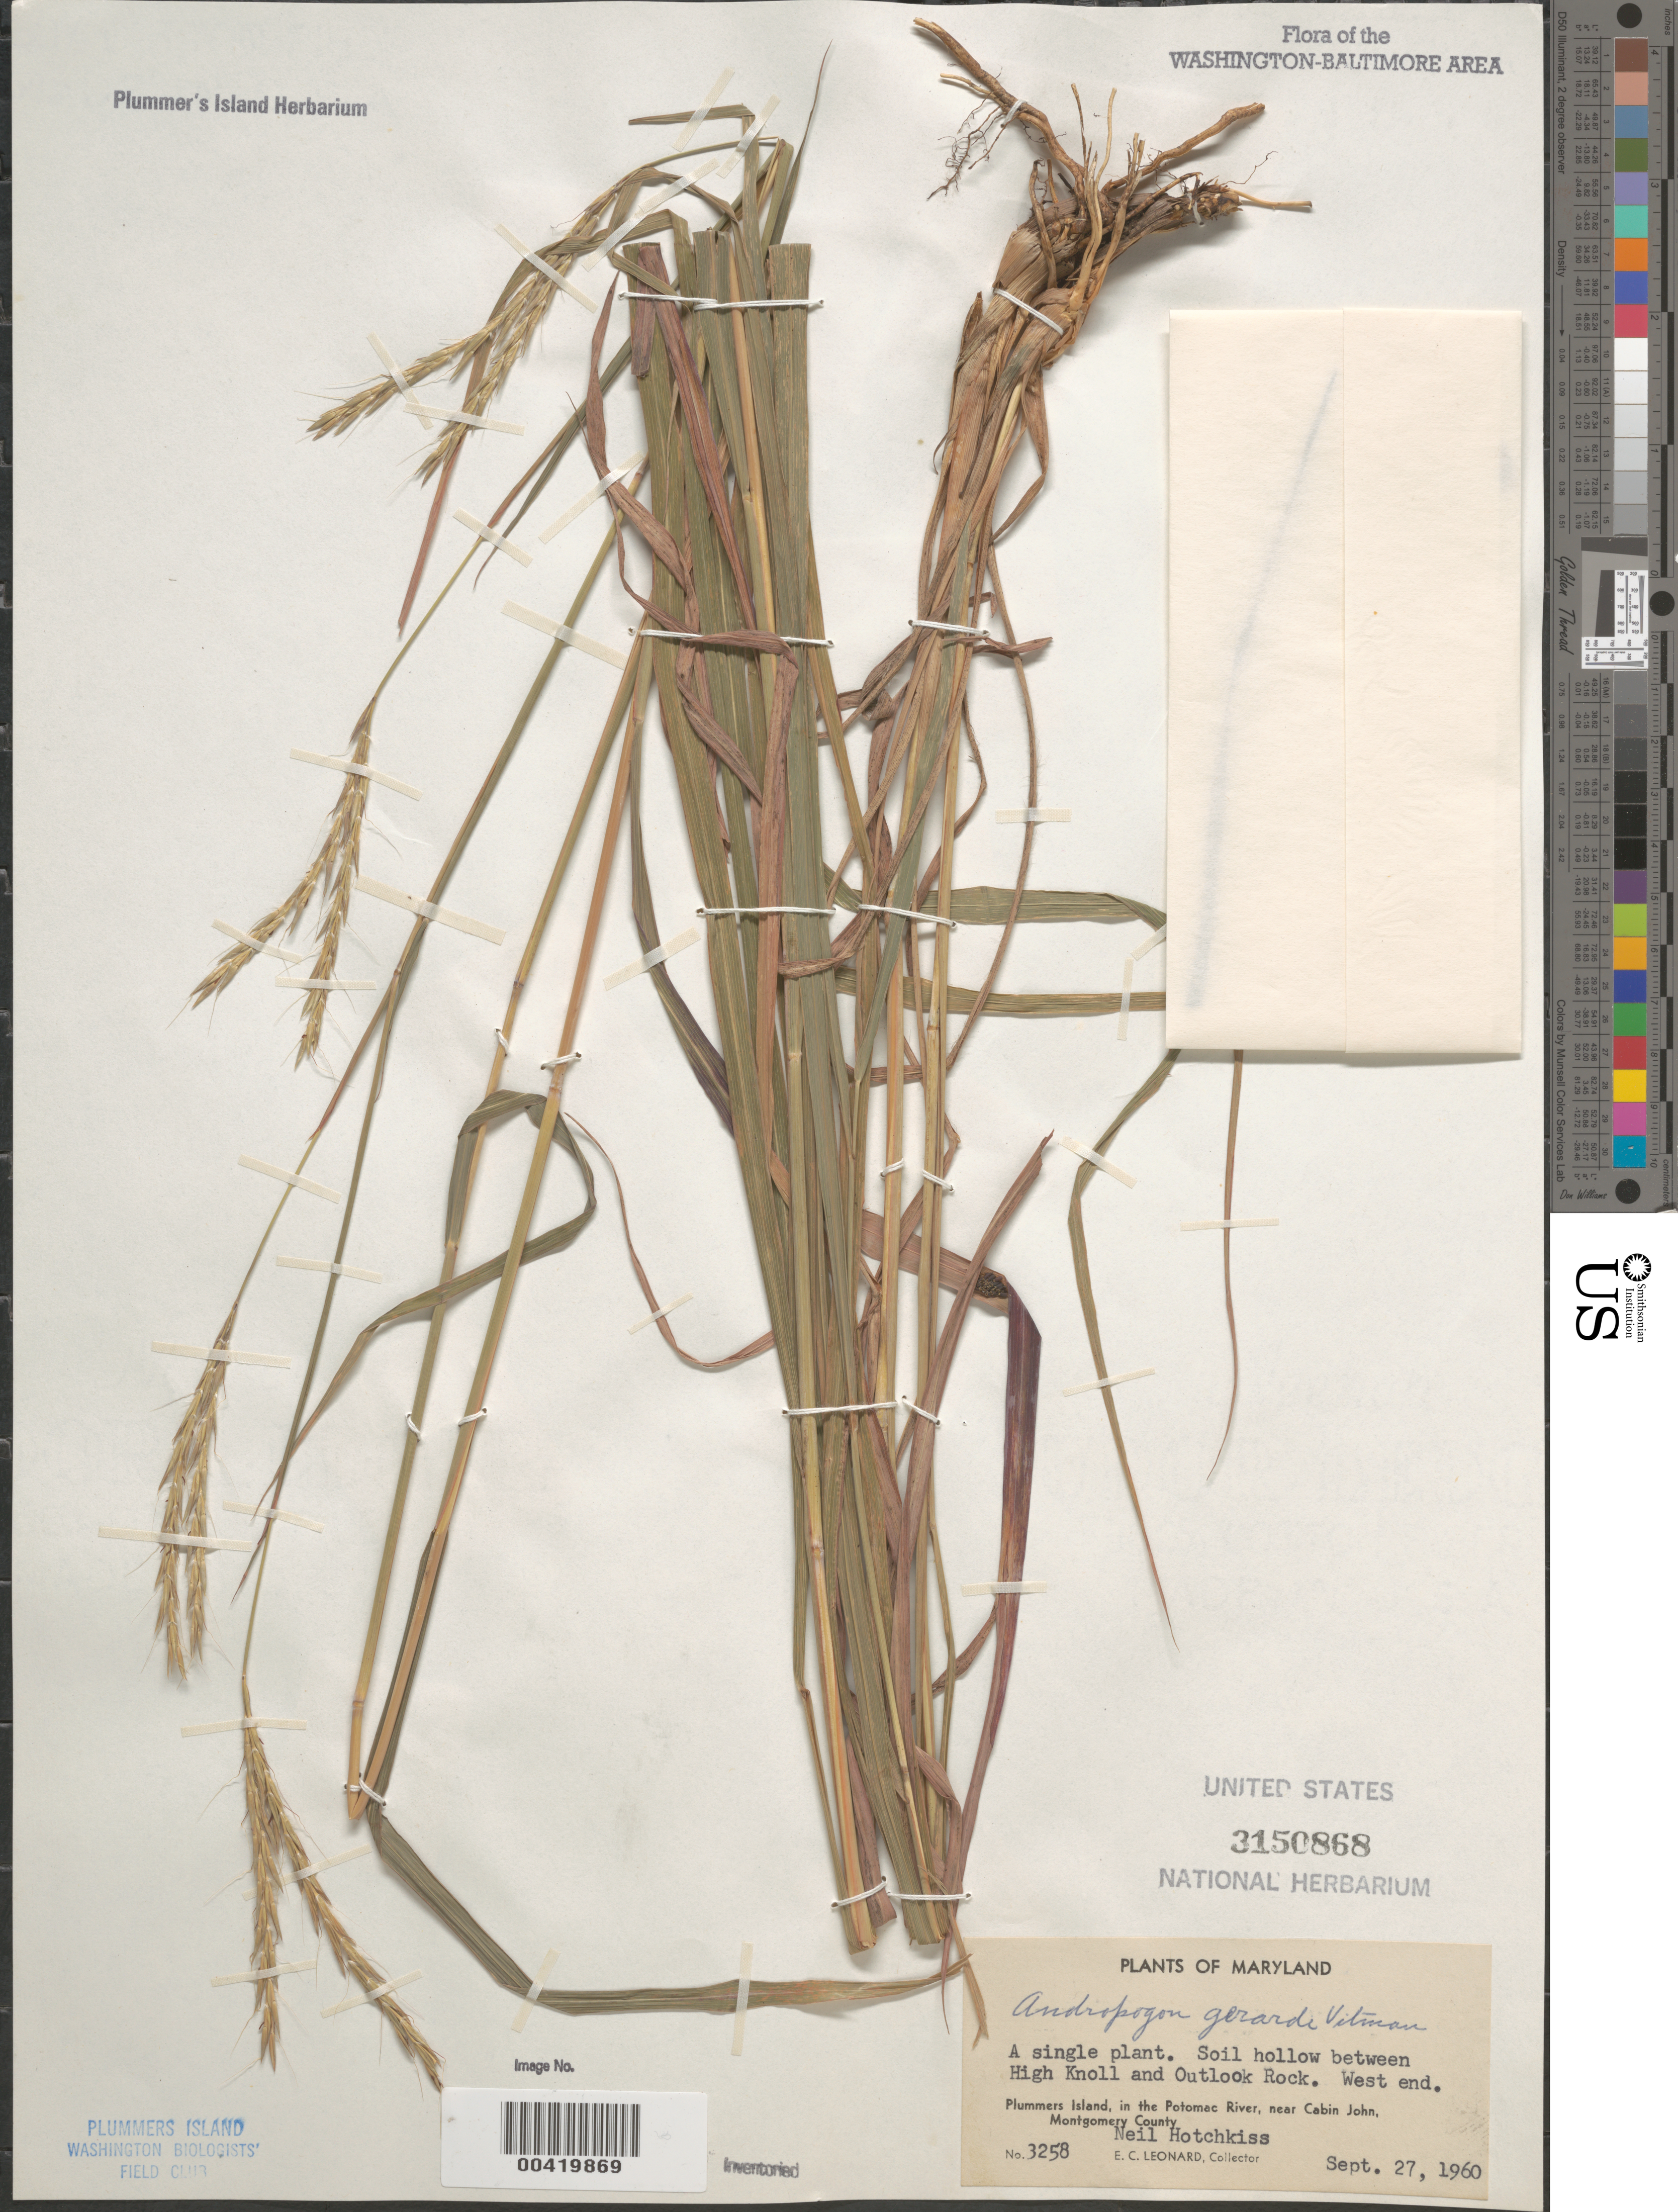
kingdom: Plantae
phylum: Tracheophyta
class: Liliopsida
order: Poales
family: Poaceae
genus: Andropogon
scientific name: Andropogon gerardii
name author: Vitman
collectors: E. C. Leonard & N. Hotchkiss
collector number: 3258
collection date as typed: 27 Sep 1960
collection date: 1960-09-27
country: United States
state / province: Maryland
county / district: Montgomery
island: Plummers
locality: Plummer's Island; between high knoll and Outlook Rock C. & O. Canal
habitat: Soil hollow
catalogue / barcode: US 3150868